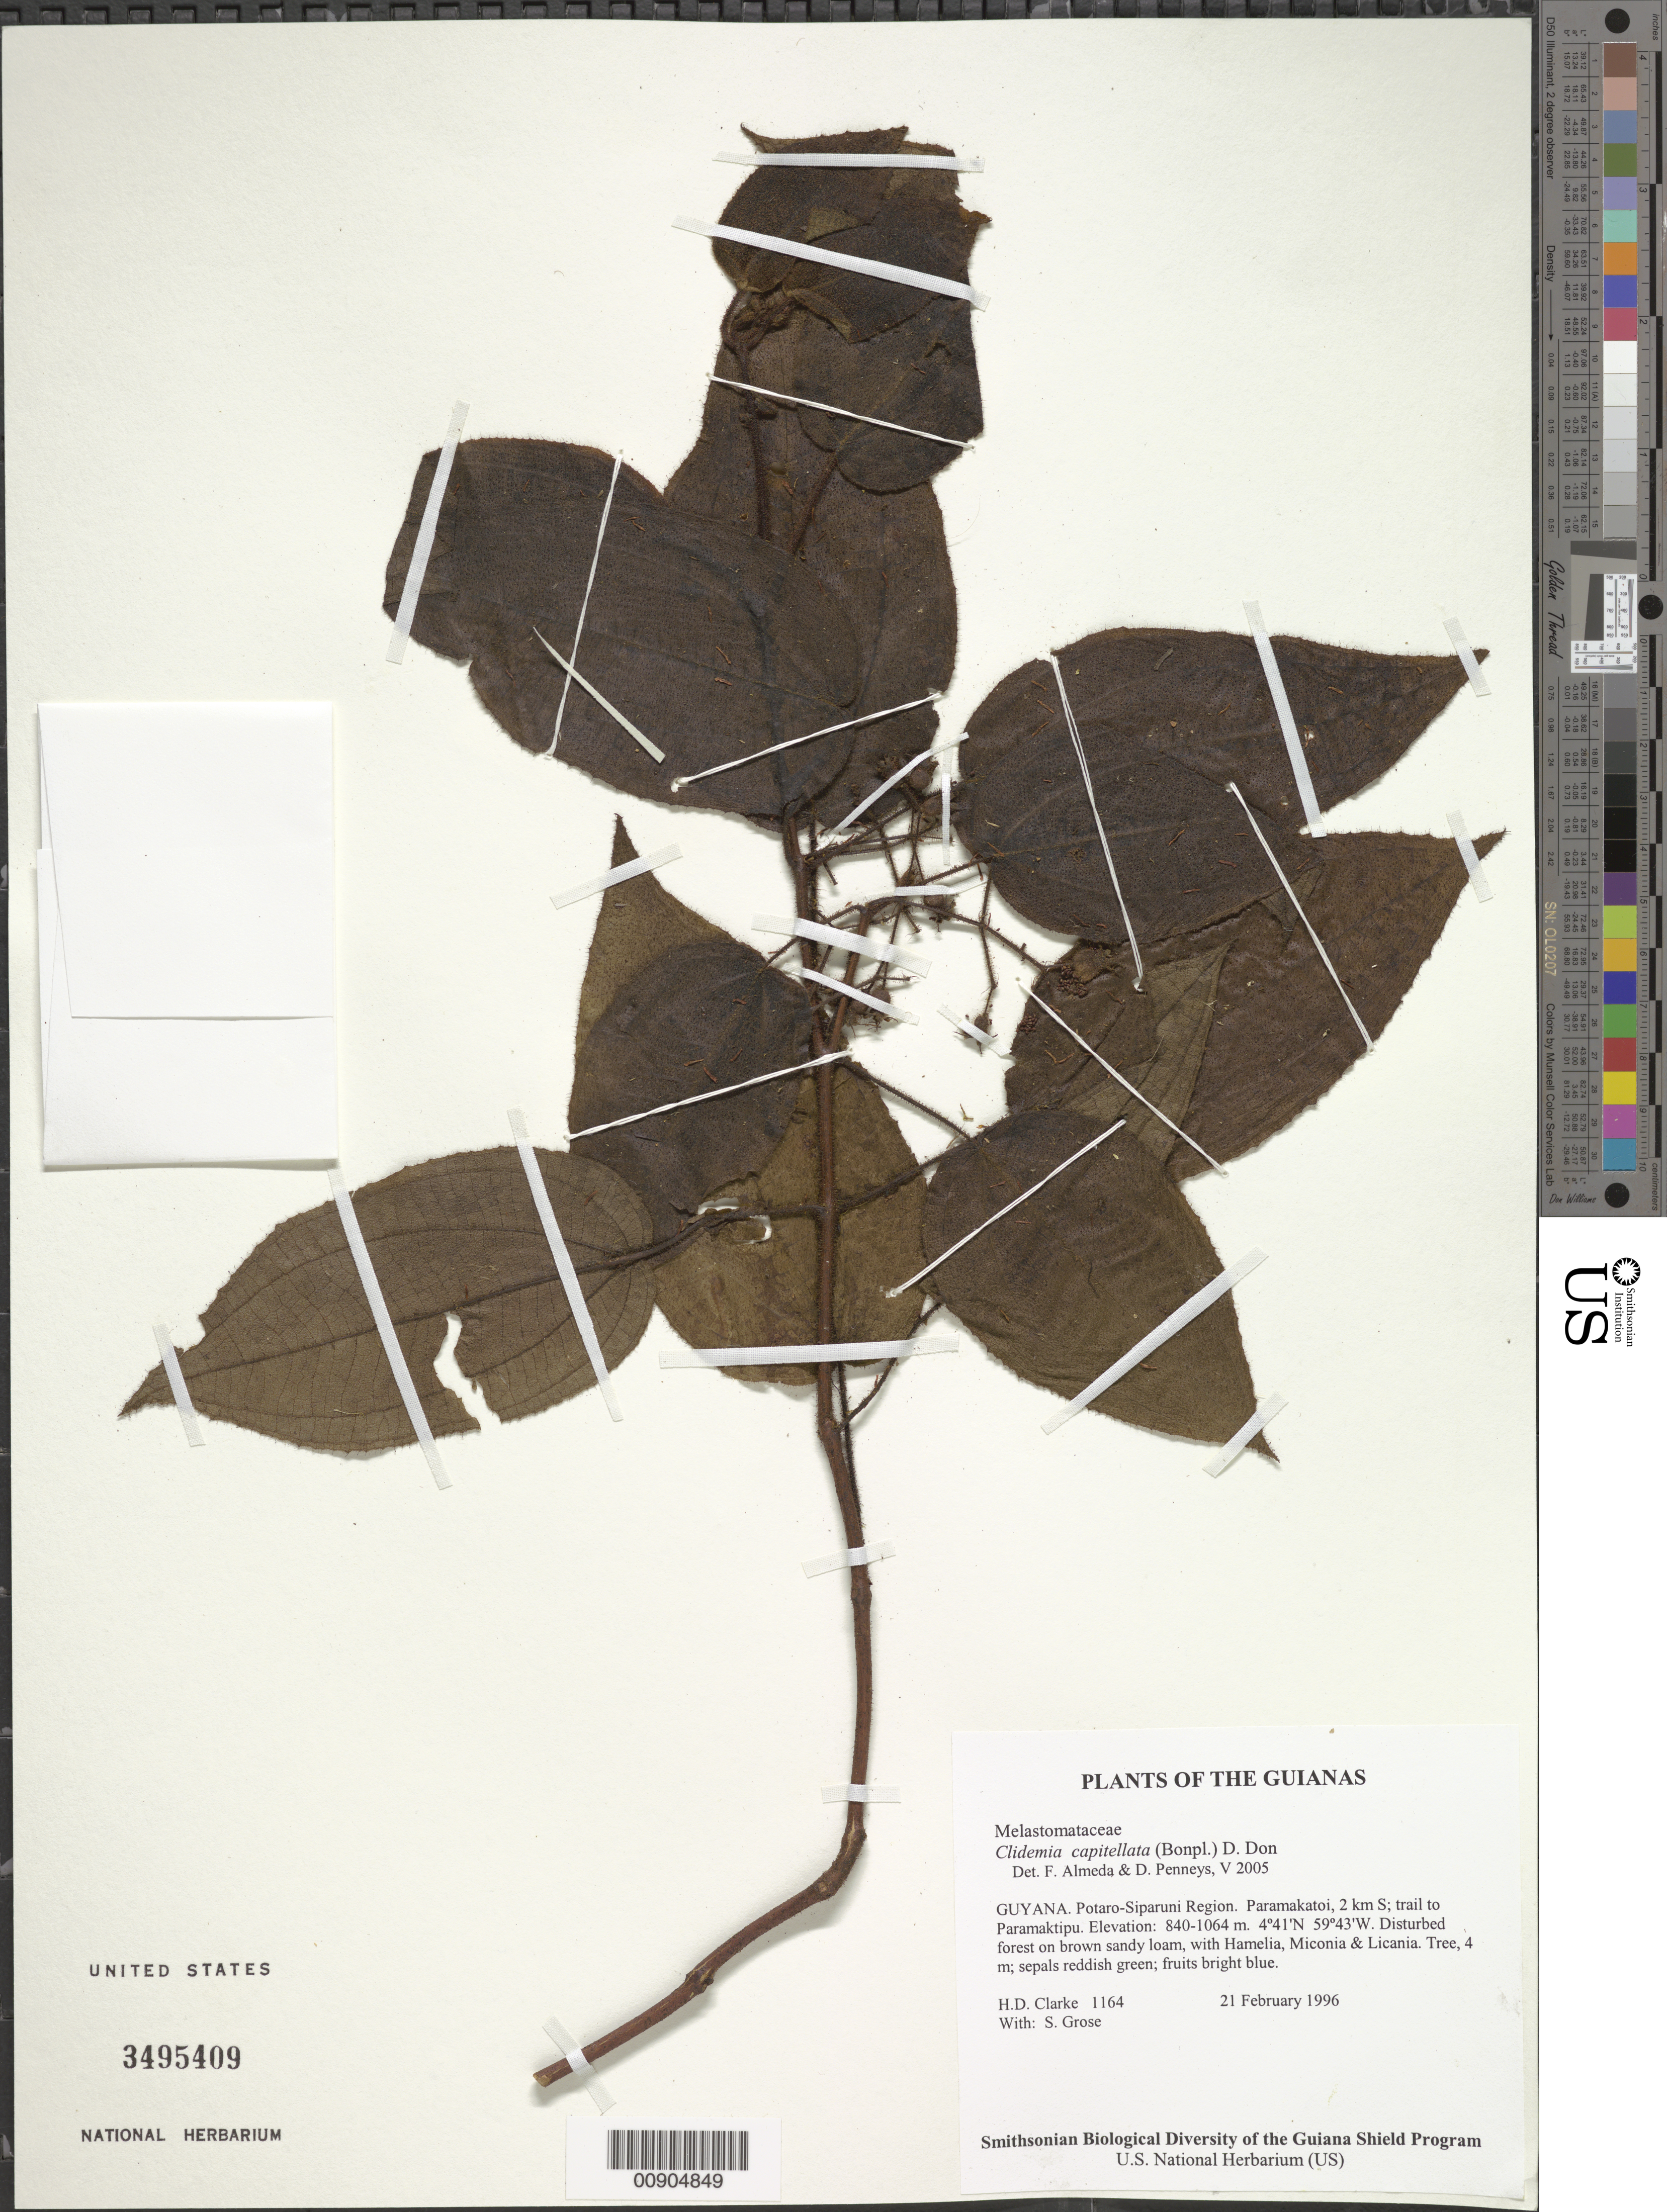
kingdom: Plantae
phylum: Tracheophyta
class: Magnoliopsida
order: Myrtales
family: Melastomataceae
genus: Clidemia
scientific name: Clidemia capitellata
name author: (Bonpl.) D. Don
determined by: Almeda, F.; Penneys, D. S.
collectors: H. D. Clarke & S. Grose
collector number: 1164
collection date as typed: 21 February 1996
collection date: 1996-02-21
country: Guyana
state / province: Potaro-Siparuni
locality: Paramakatoi, 2 km S; trail to Paramaktipu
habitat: Disturbed forest on brown sandy loam, with Hamelia, Miconia & Licania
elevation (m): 840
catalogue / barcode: US 3495409